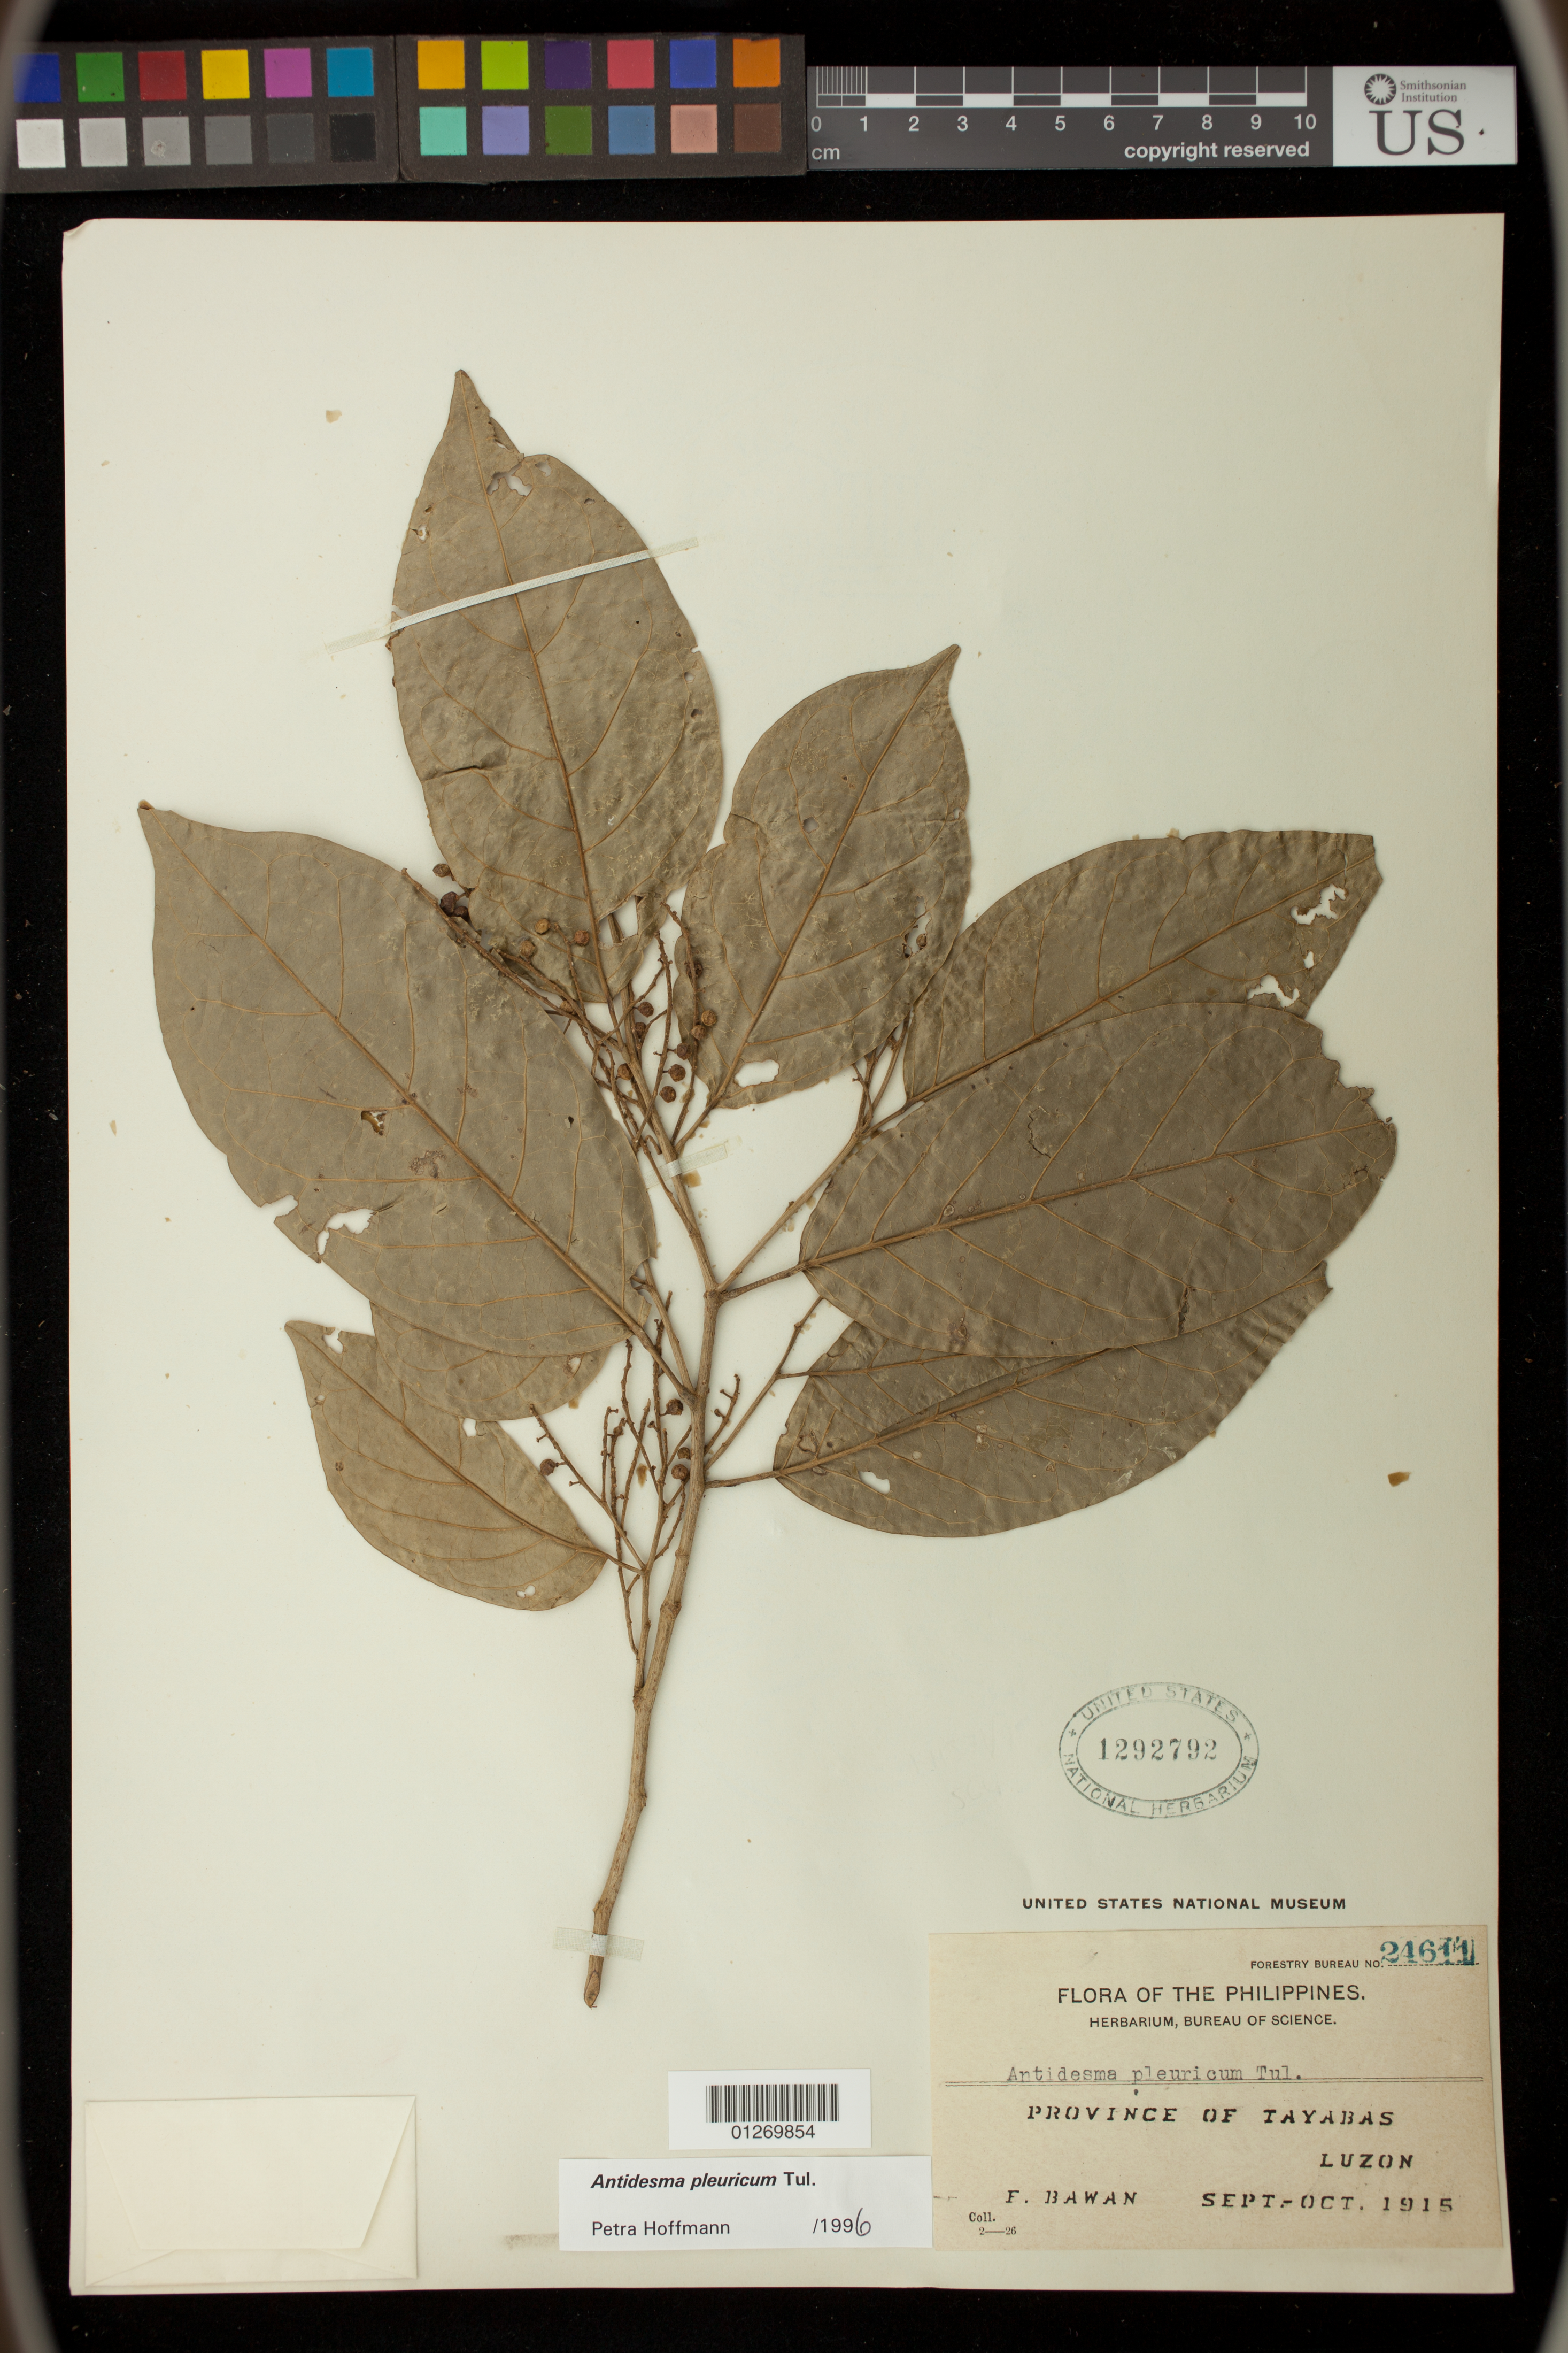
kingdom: Plantae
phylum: Tracheophyta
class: Magnoliopsida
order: Malpighiales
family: Phyllanthaceae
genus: Antidesma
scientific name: Antidesma pleuricum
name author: Tul.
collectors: F. Bawan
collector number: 24611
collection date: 1915-09/1915-10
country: Philippines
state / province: Calabarzon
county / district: Quezon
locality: Luzon. Tayabas.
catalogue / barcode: US 1292792